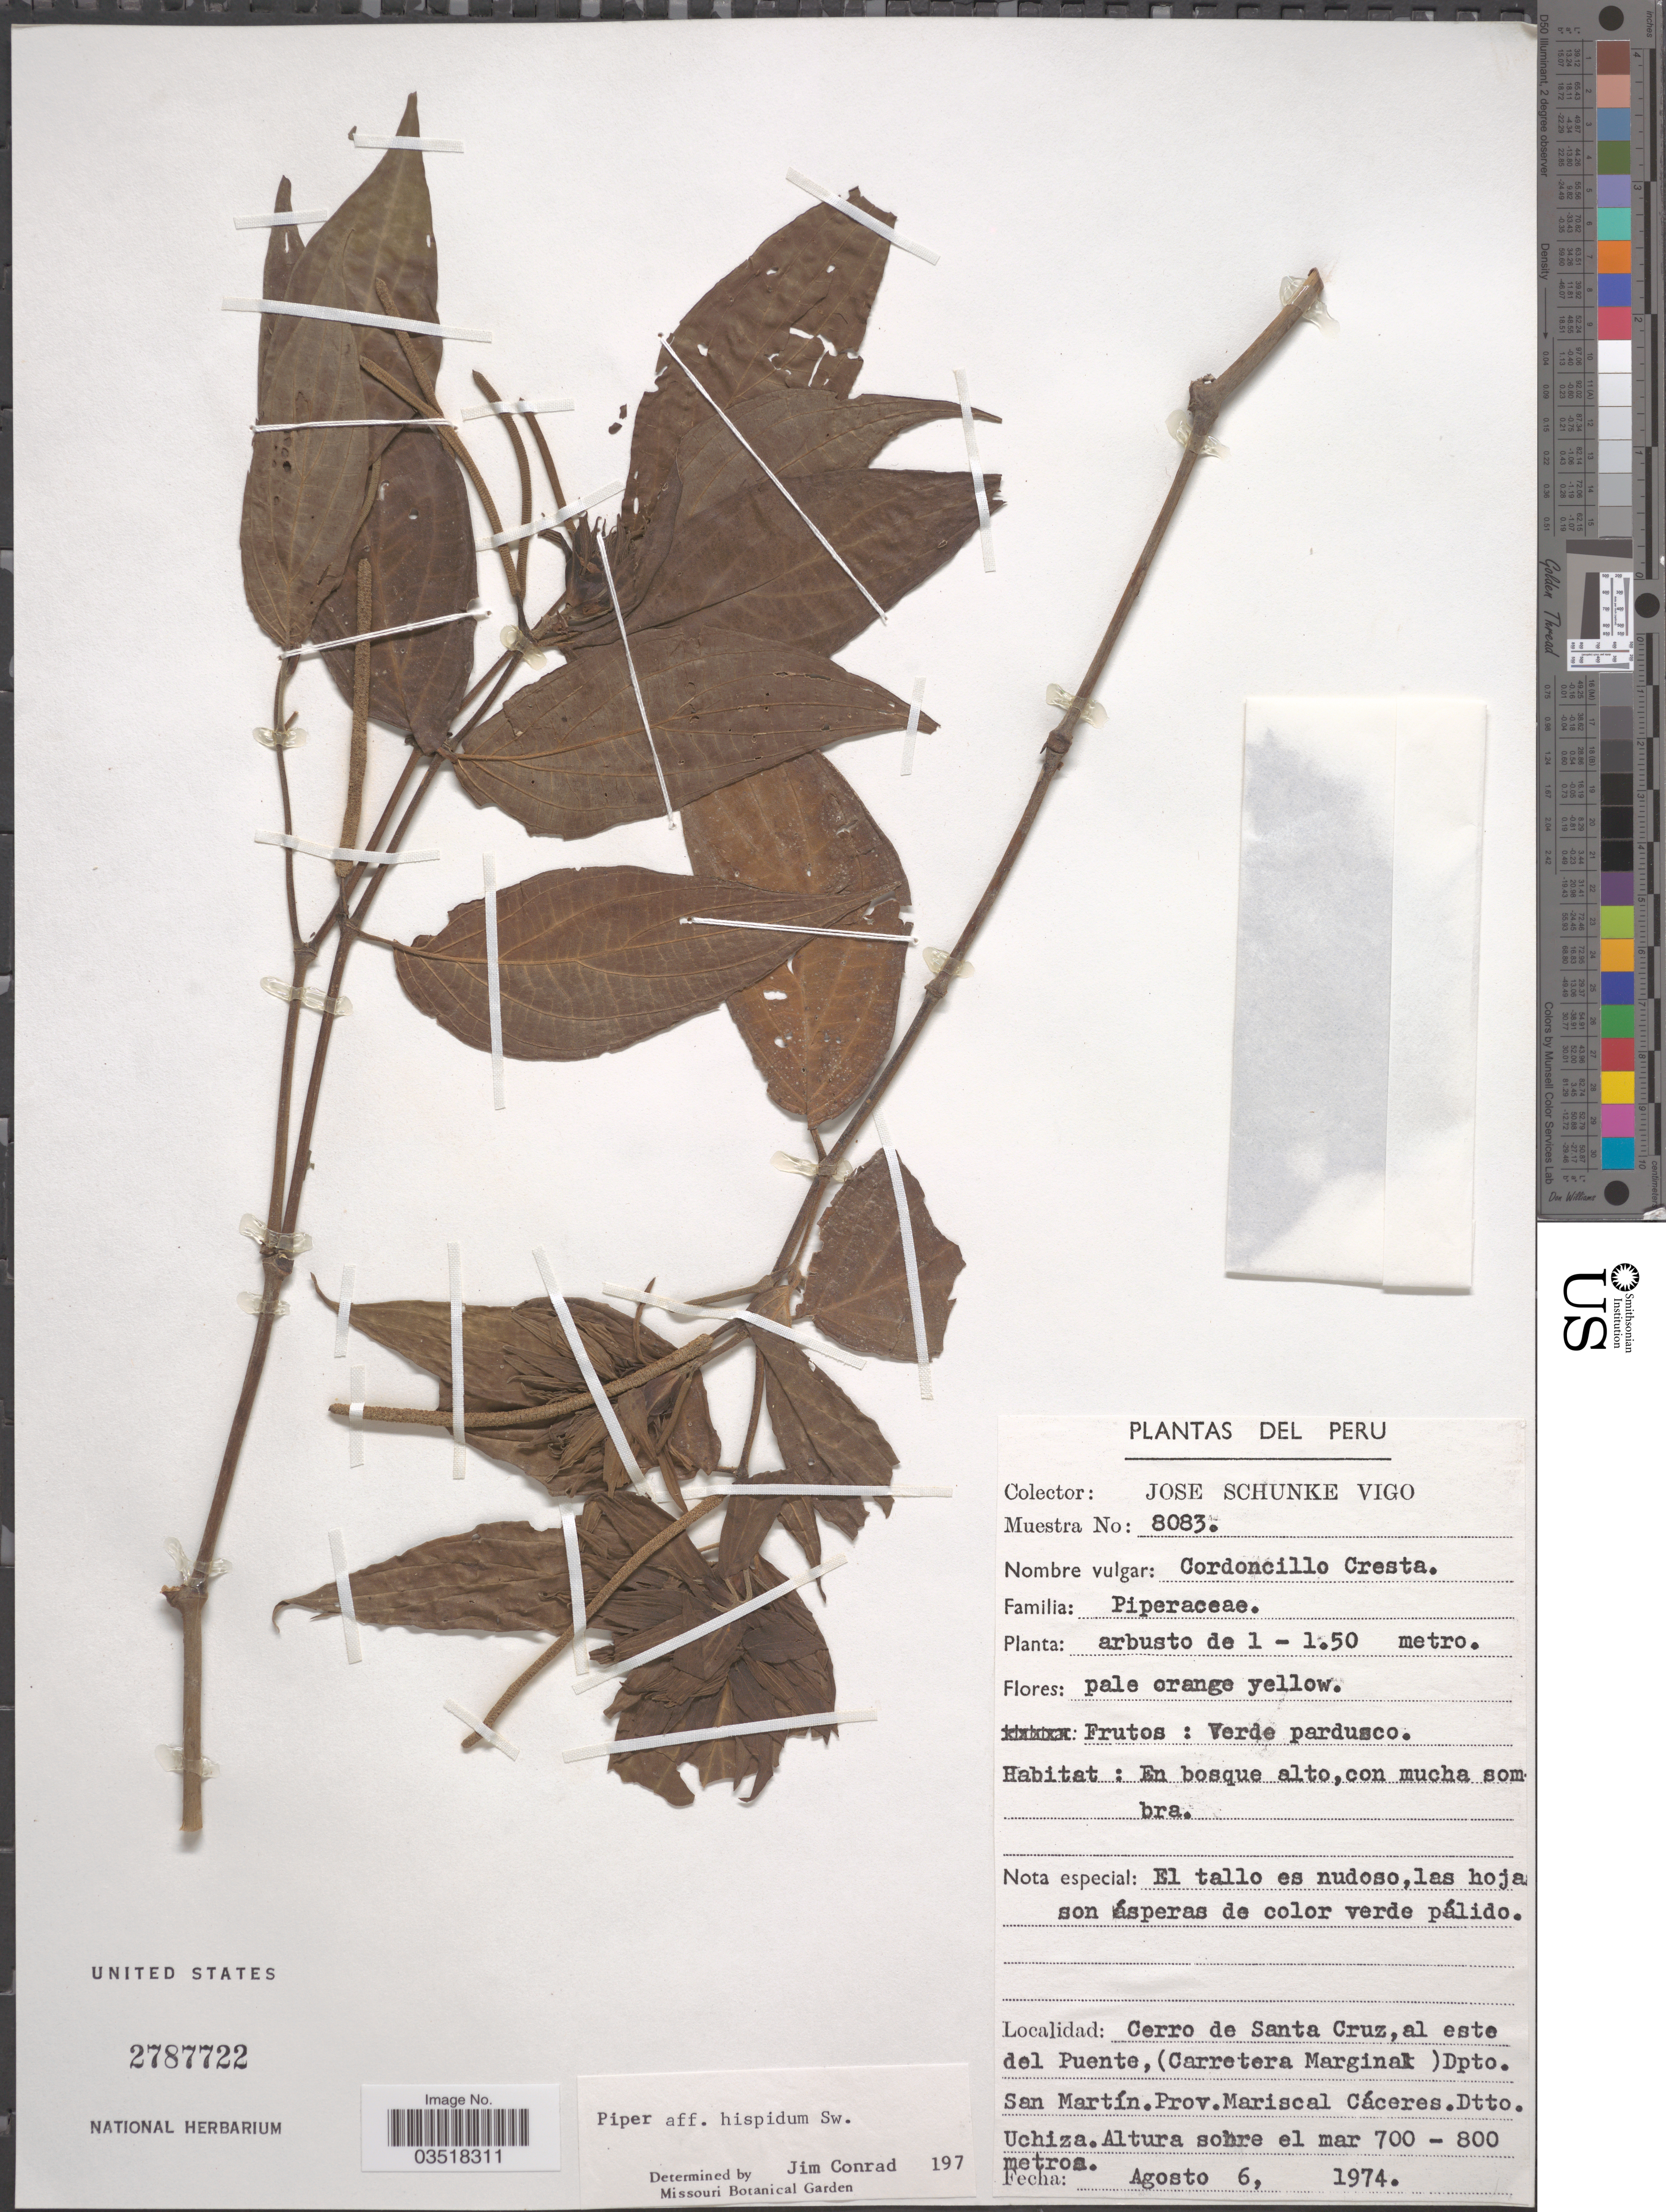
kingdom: Plantae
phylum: Tracheophyta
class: Magnoliopsida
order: Piperales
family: Piperaceae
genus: Piper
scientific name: Piper hispidum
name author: Sw.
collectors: J. Schunke Vigo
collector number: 8083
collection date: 1974-08-06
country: Peru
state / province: San Martín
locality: Cerro de Santa Cruz, al este del Puente, (Carretera Marginal) Dpto. San Martín. Prov. Mariscal Cáceres. Dtto. Uchiza.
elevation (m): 700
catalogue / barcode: US 2787722